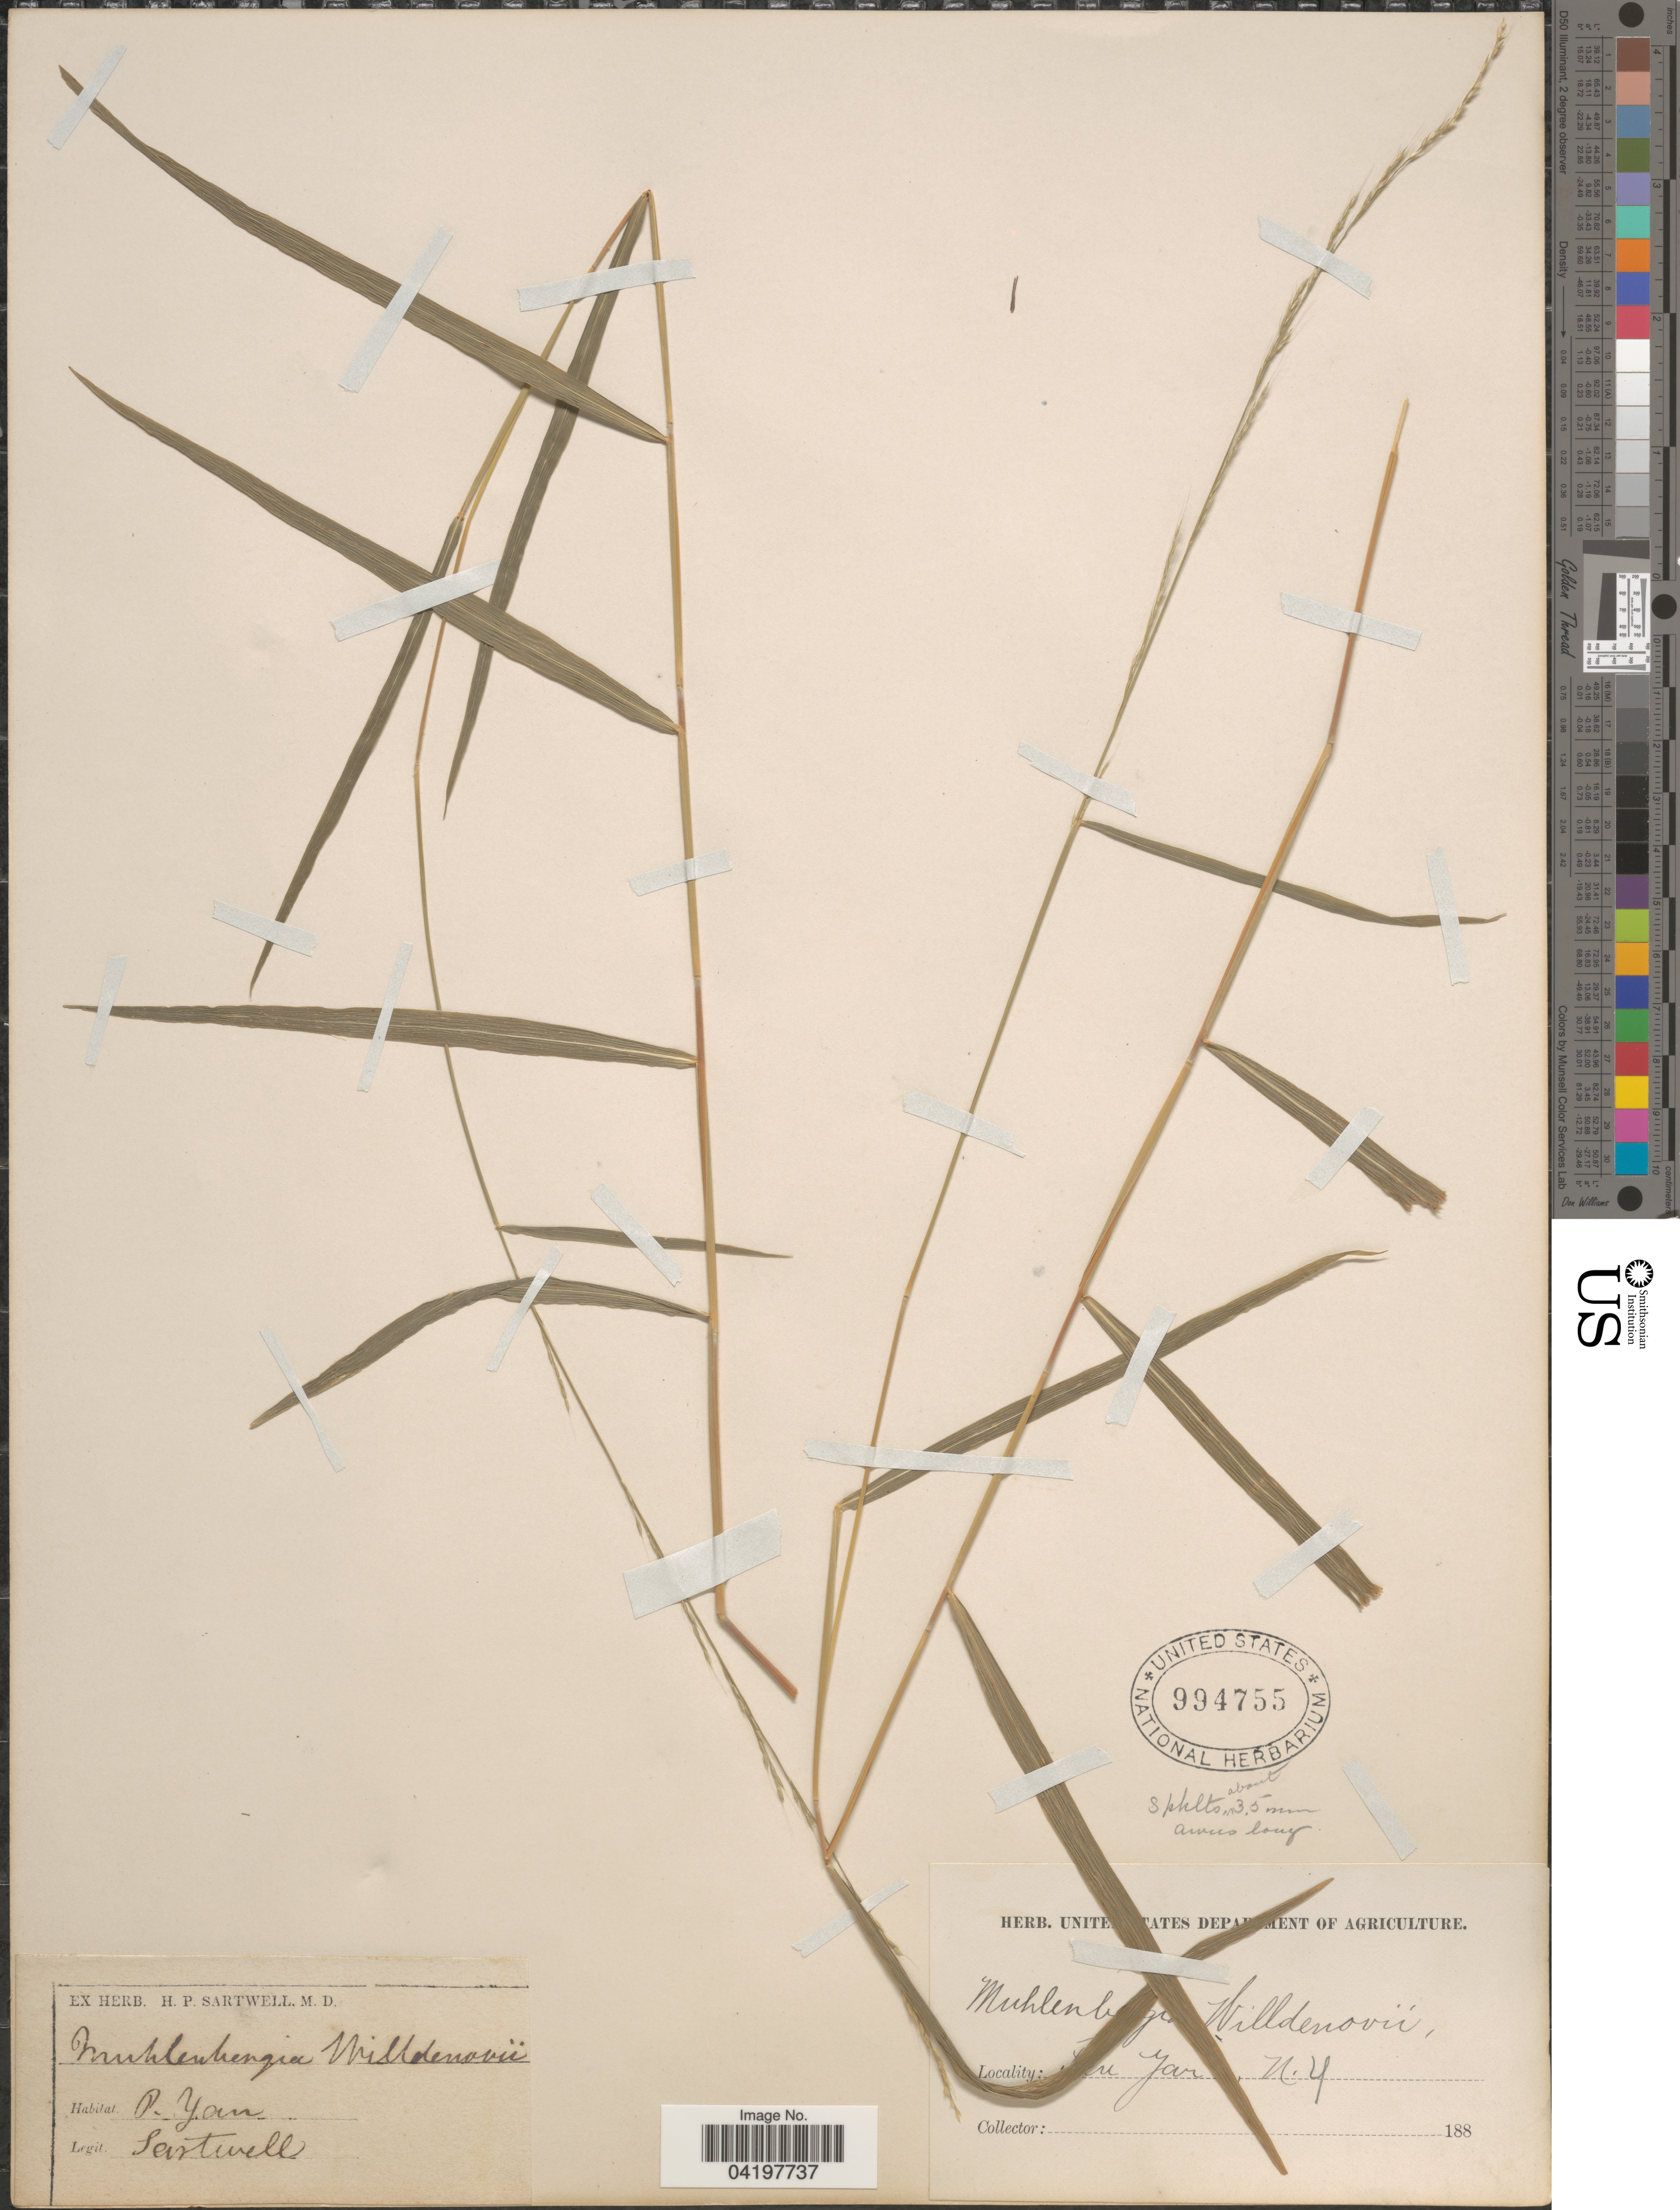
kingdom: Plantae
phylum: Tracheophyta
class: Liliopsida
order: Poales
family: Poaceae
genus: Muhlenbergia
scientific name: Muhlenbergia tenuiflora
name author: (Willd.) Britton, Stearns & Poggenb.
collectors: H. P. Sartwell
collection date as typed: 188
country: United States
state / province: New York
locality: P. Yan.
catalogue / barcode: US 994755